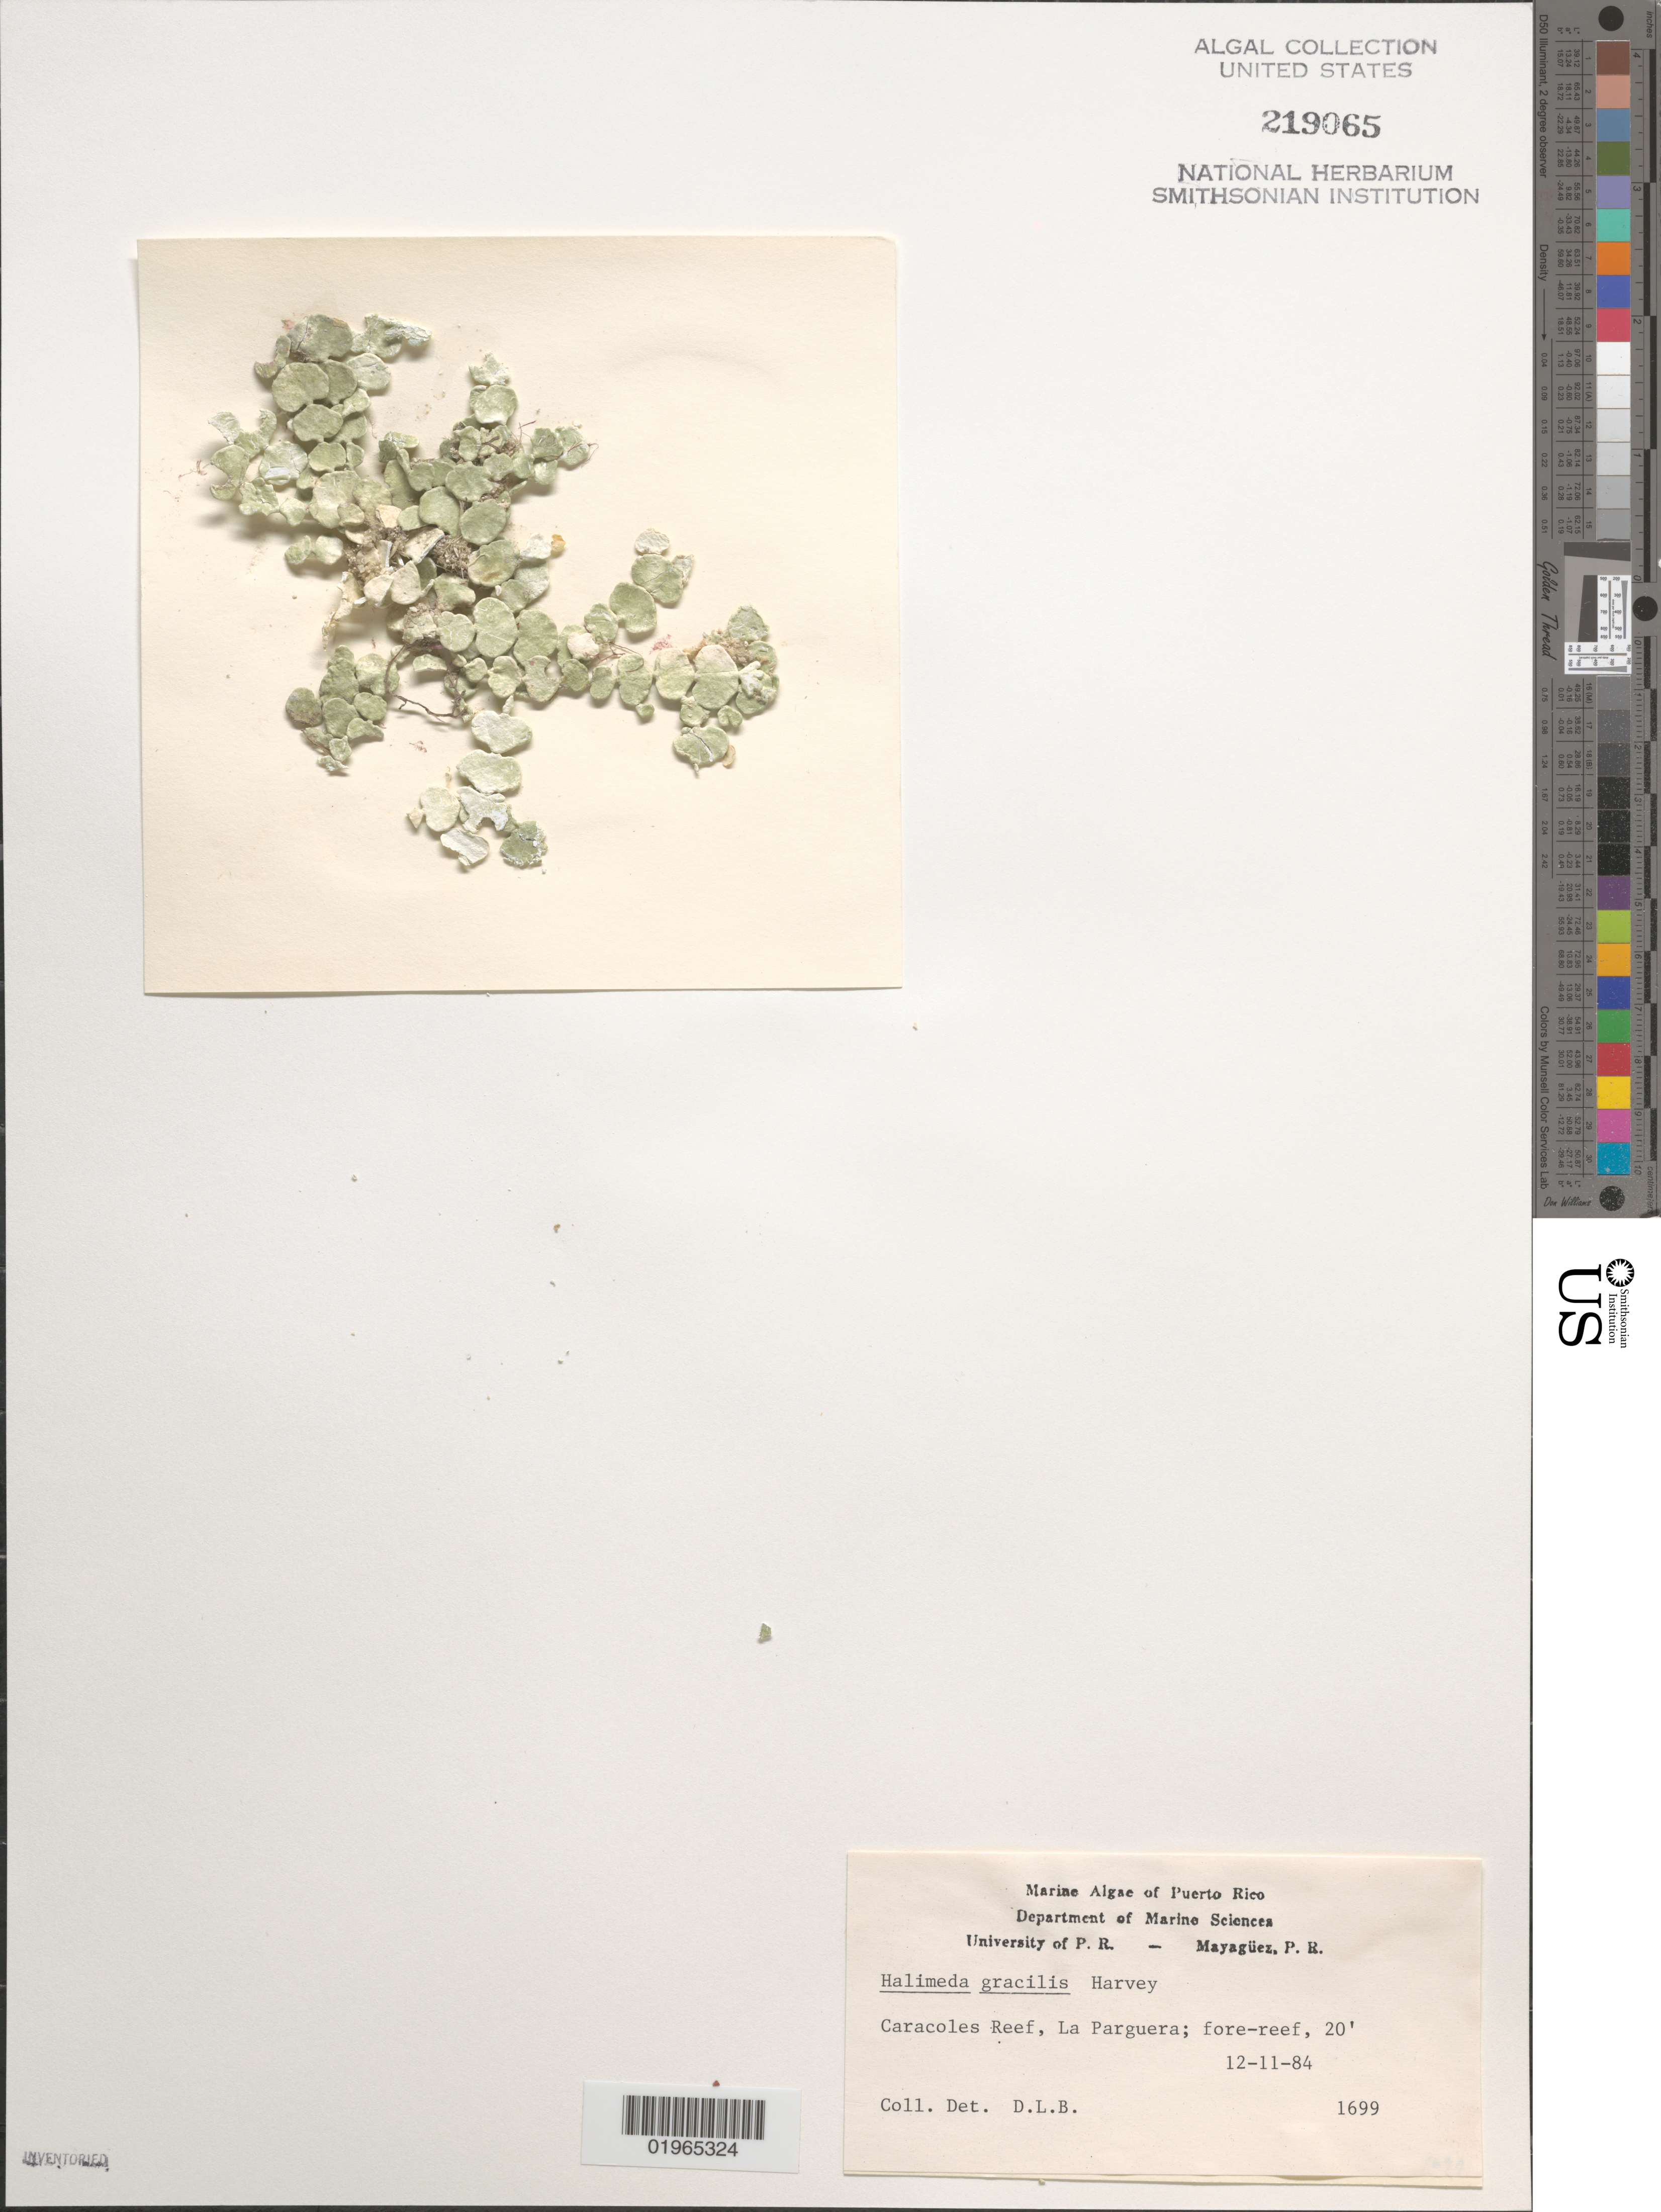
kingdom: Plantae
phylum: Chlorophyta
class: Ulvophyceae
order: Bryopsidales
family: Halimedaceae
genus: Halimeda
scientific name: Halimeda gracilis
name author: Harv. ex J. Agardh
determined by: Ballantine, D. L.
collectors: D.L. Ballantine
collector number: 1699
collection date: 1984-12-11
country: Puerto Rico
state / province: Lajas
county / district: La Parguera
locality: Caracoles Reef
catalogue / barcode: US 219065